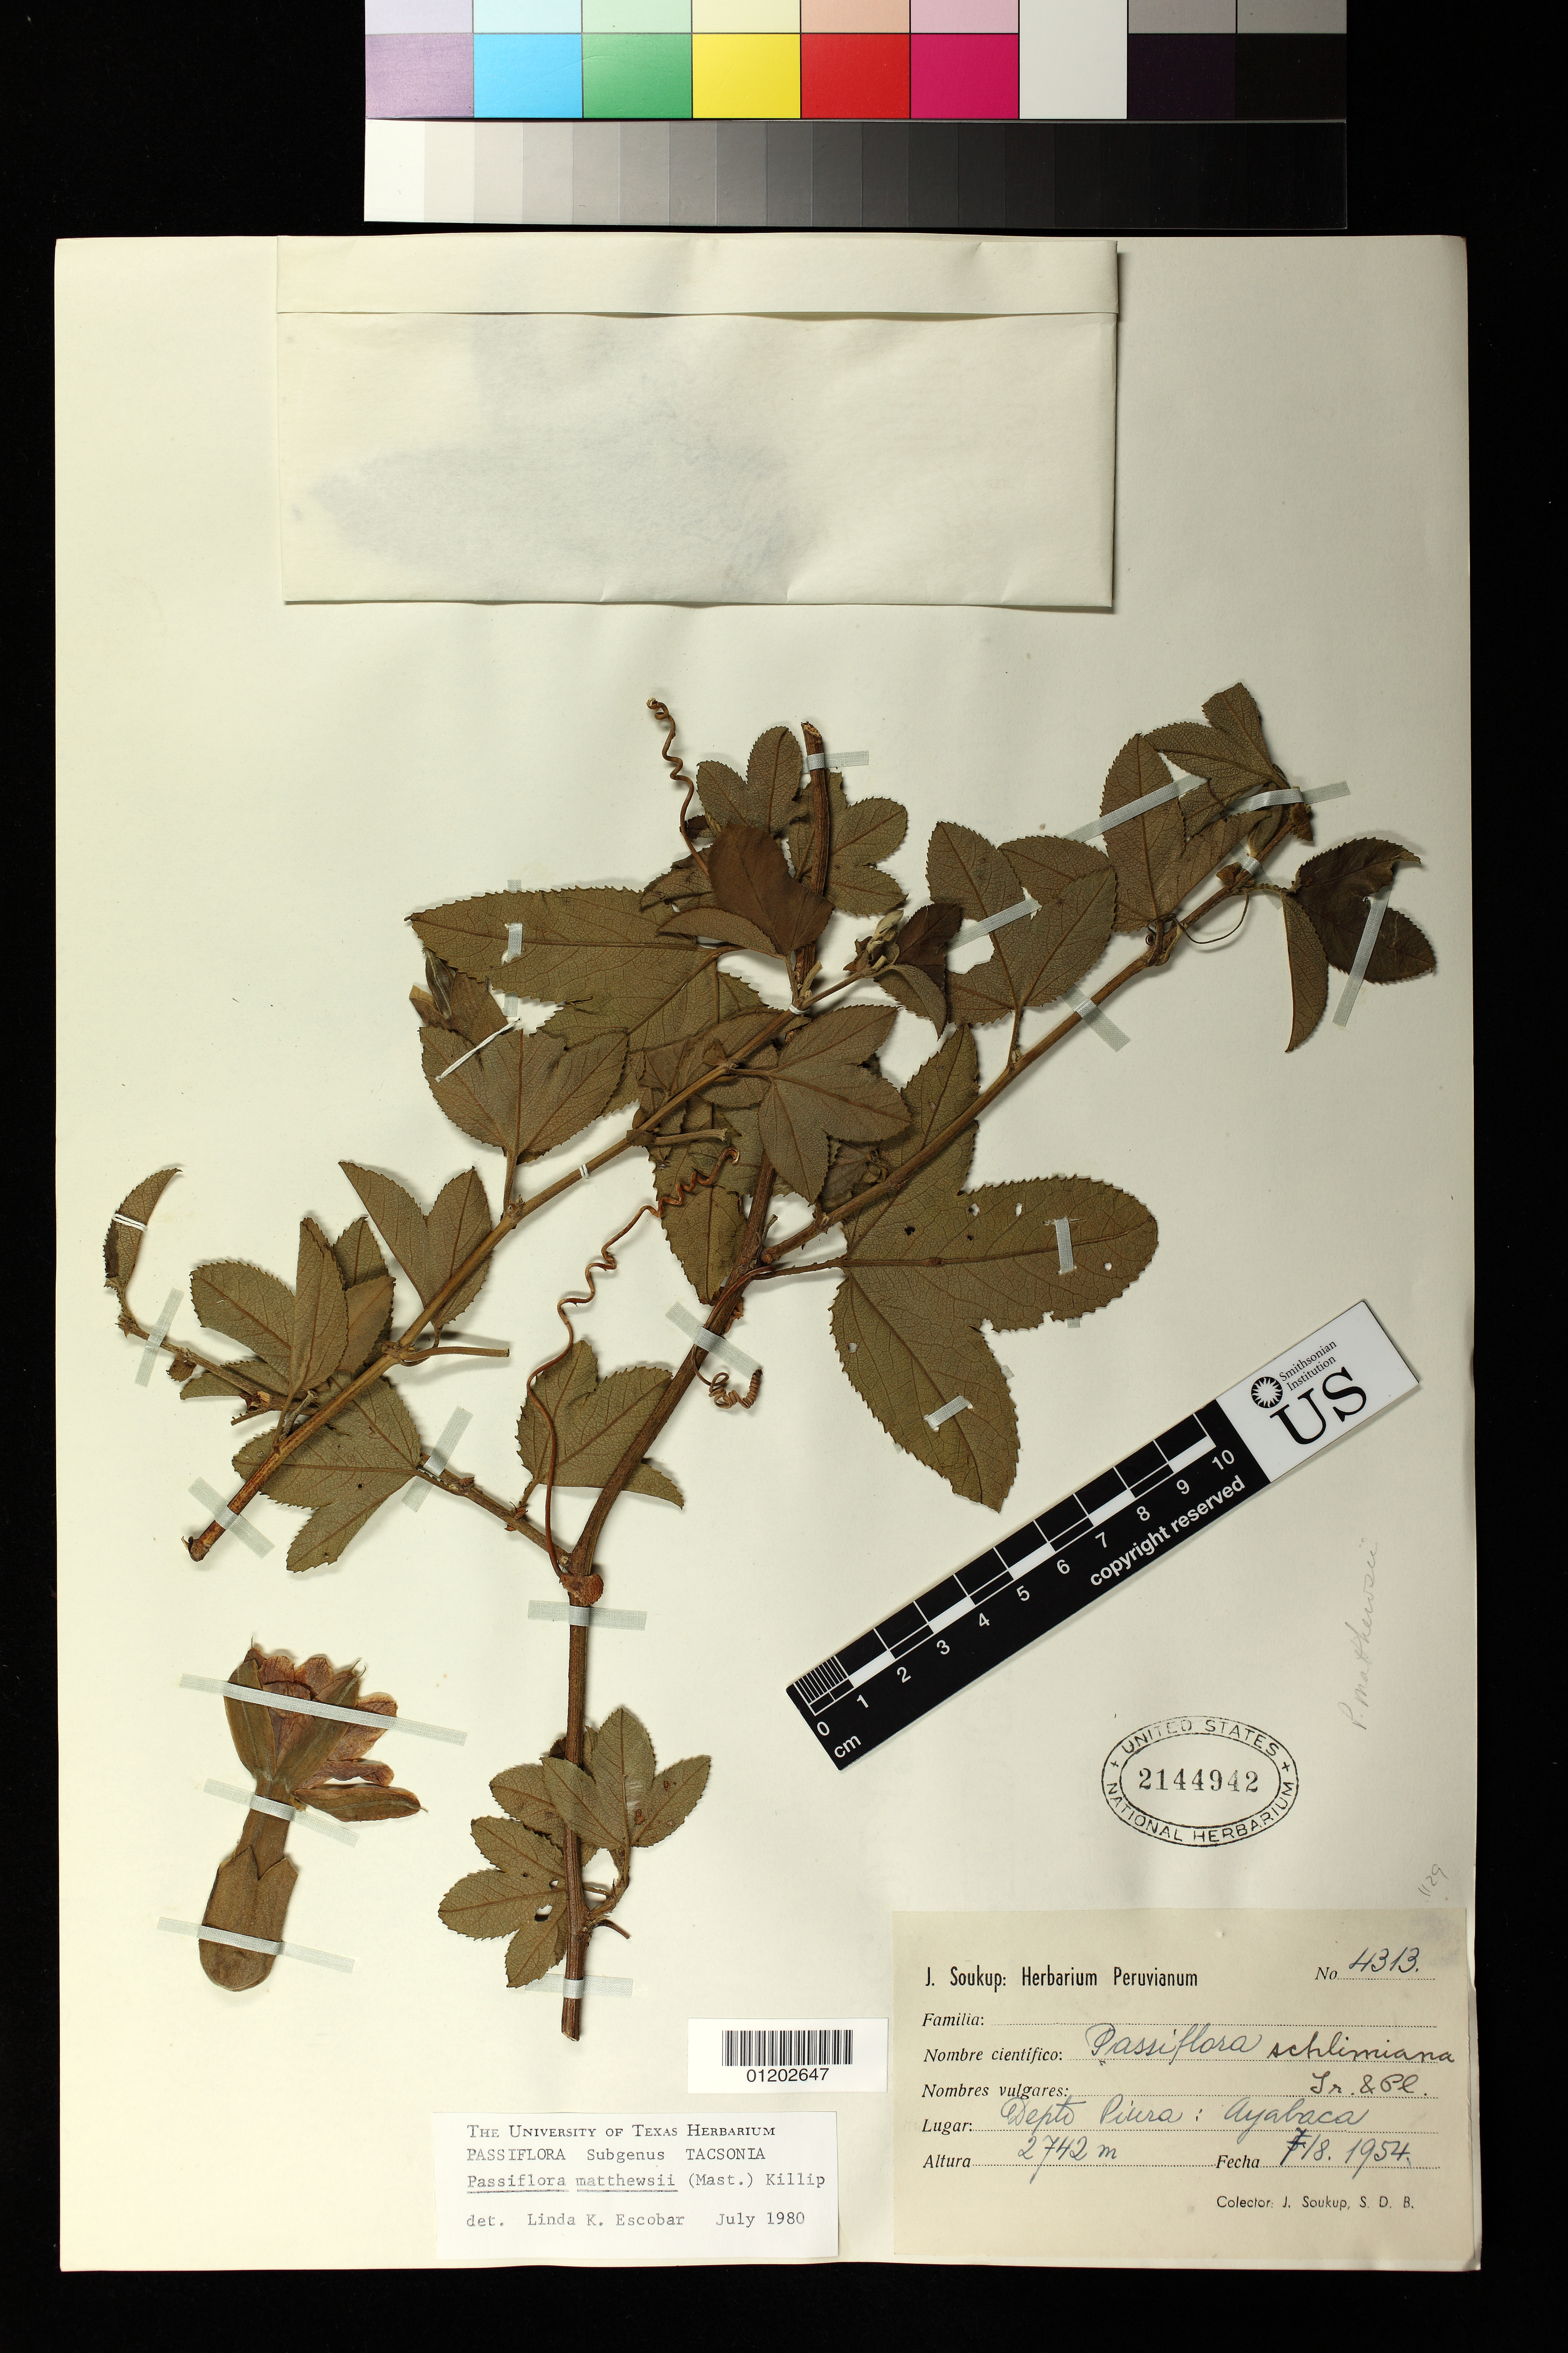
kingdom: Plantae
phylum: Tracheophyta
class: Magnoliopsida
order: Malpighiales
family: Passifloraceae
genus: Passiflora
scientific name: Passiflora mathewsii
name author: (Mast.) Killip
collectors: J. J. Soukup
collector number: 4313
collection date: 1954-07-08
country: Peru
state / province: Piura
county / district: Ayabaca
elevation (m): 2742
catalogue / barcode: US 2144942